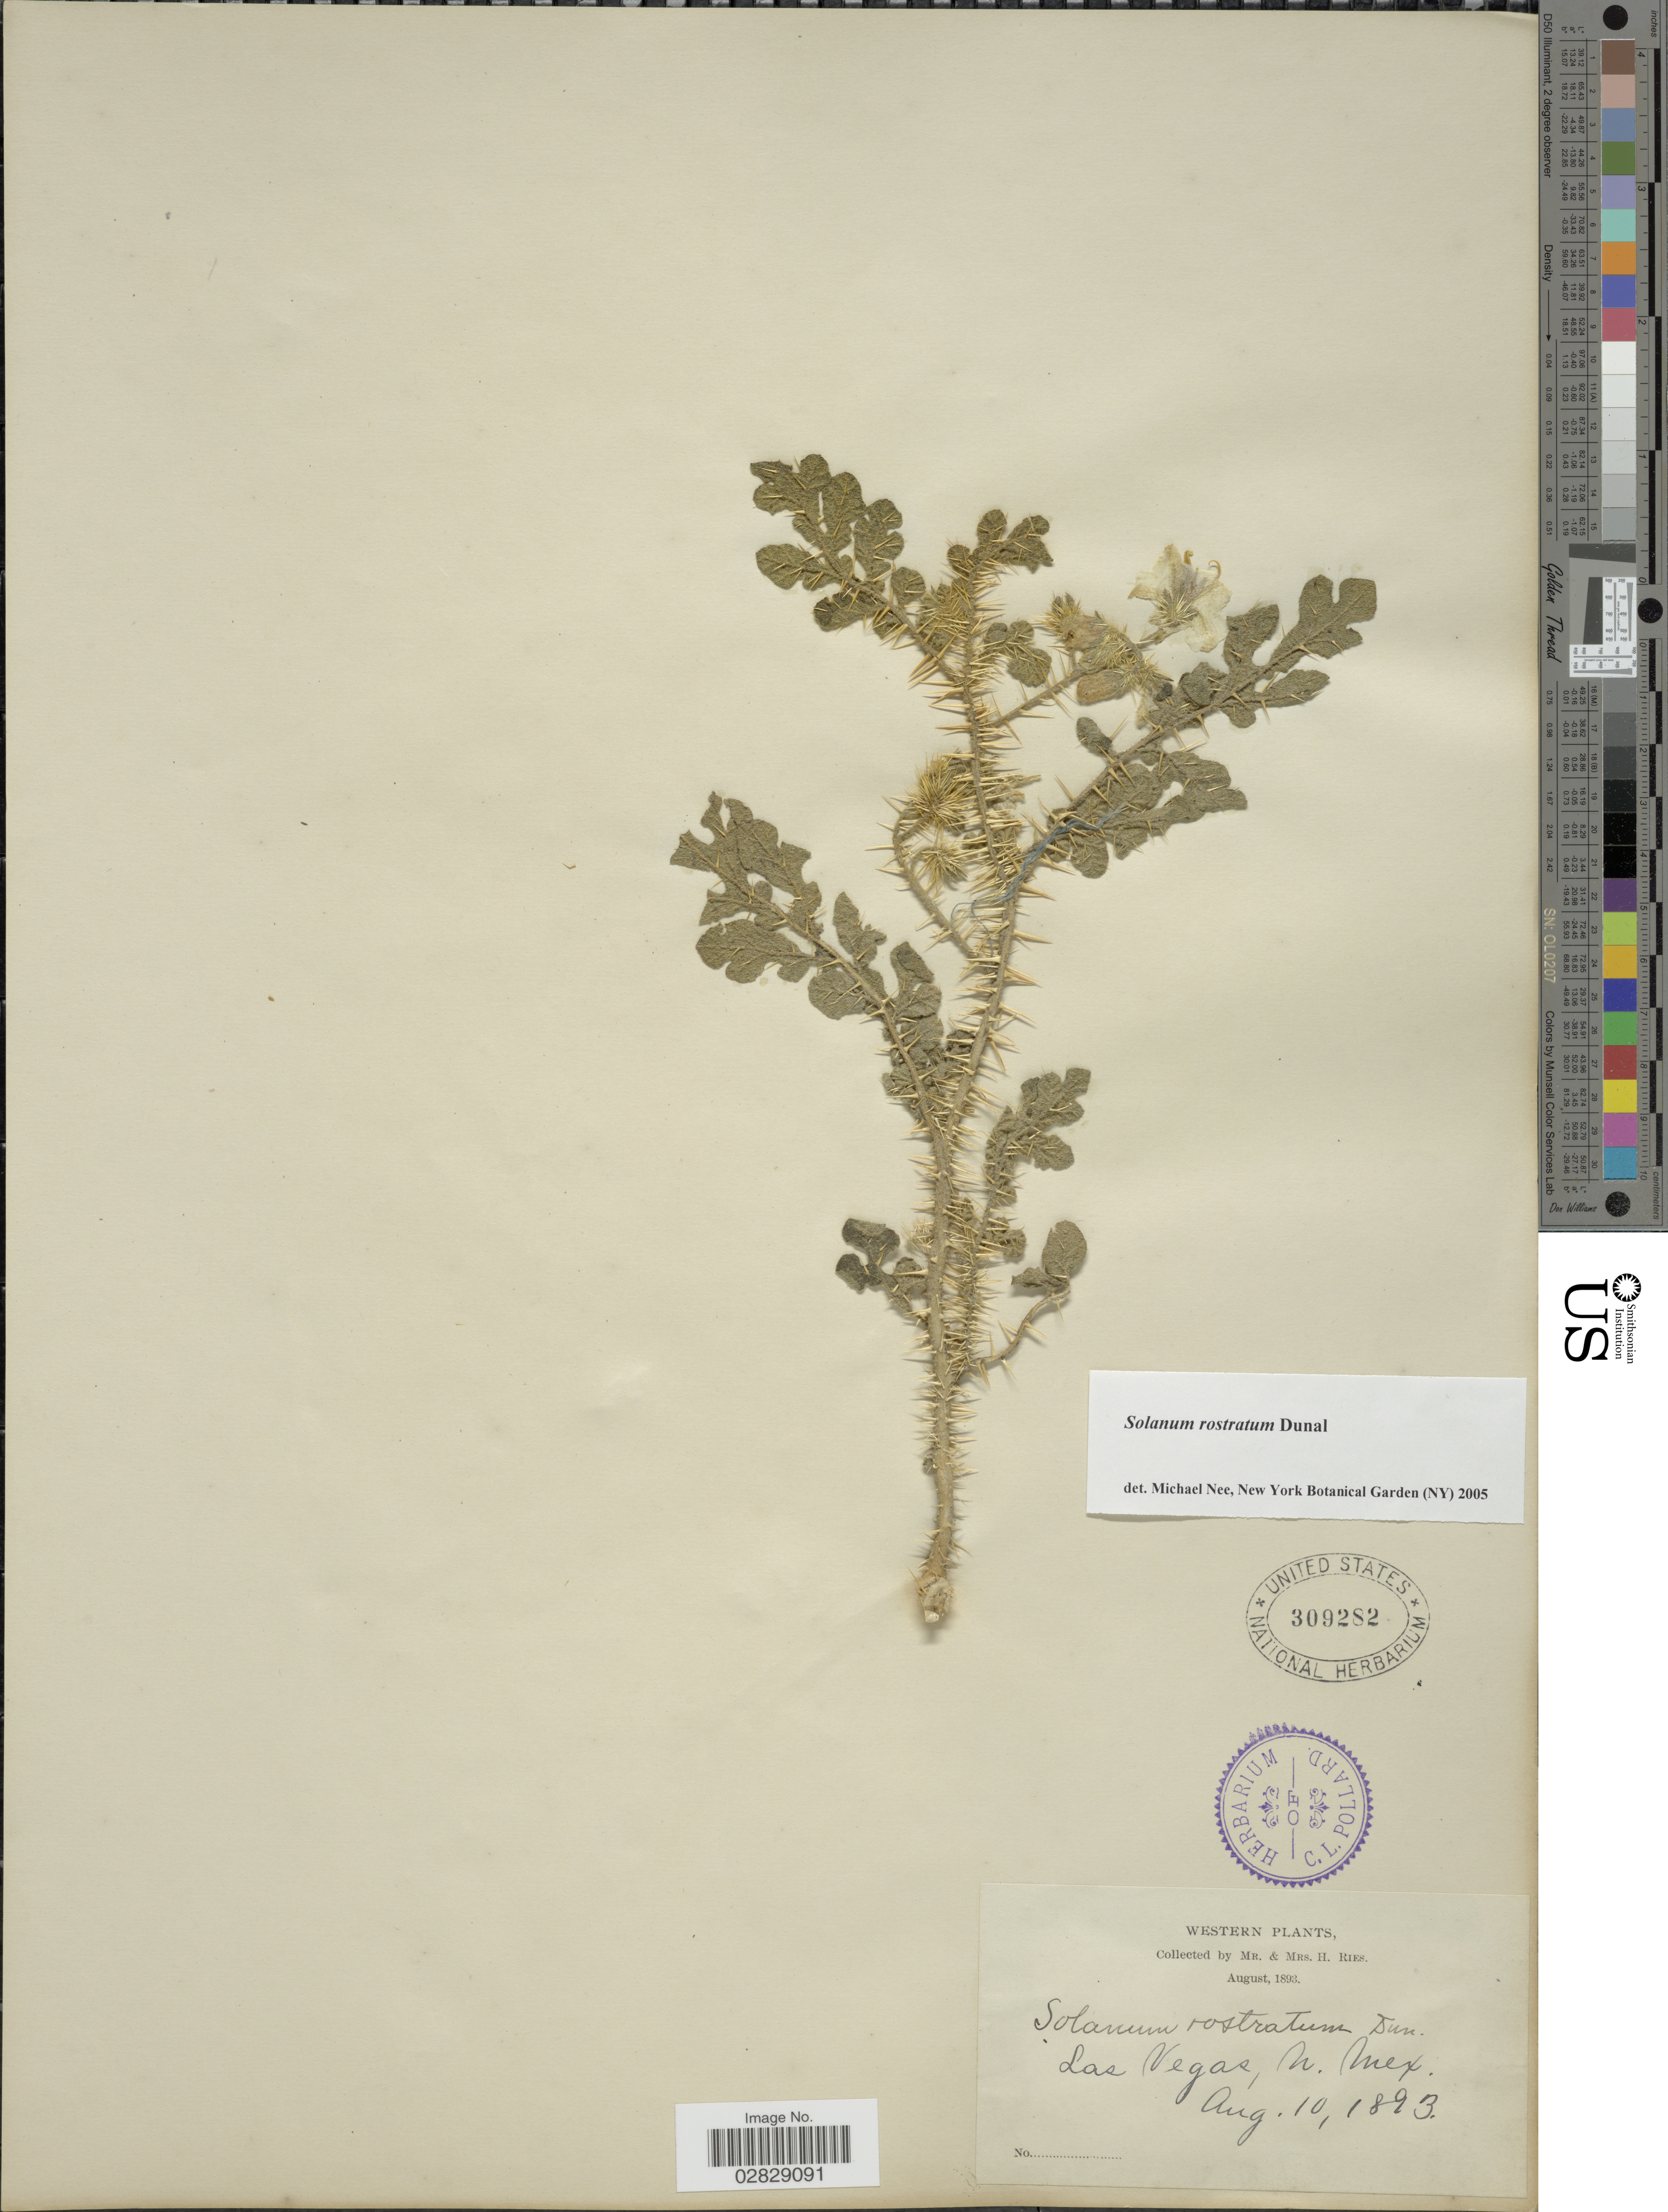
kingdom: Plantae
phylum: Tracheophyta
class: Magnoliopsida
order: Solanales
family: Solanaceae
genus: Solanum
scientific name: Solanum rostratum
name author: Dunal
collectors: H. Ries & H. Ries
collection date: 1893-08-10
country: United States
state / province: New Mexico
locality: Western. Las Vegas, N. Mex.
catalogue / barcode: US 309282